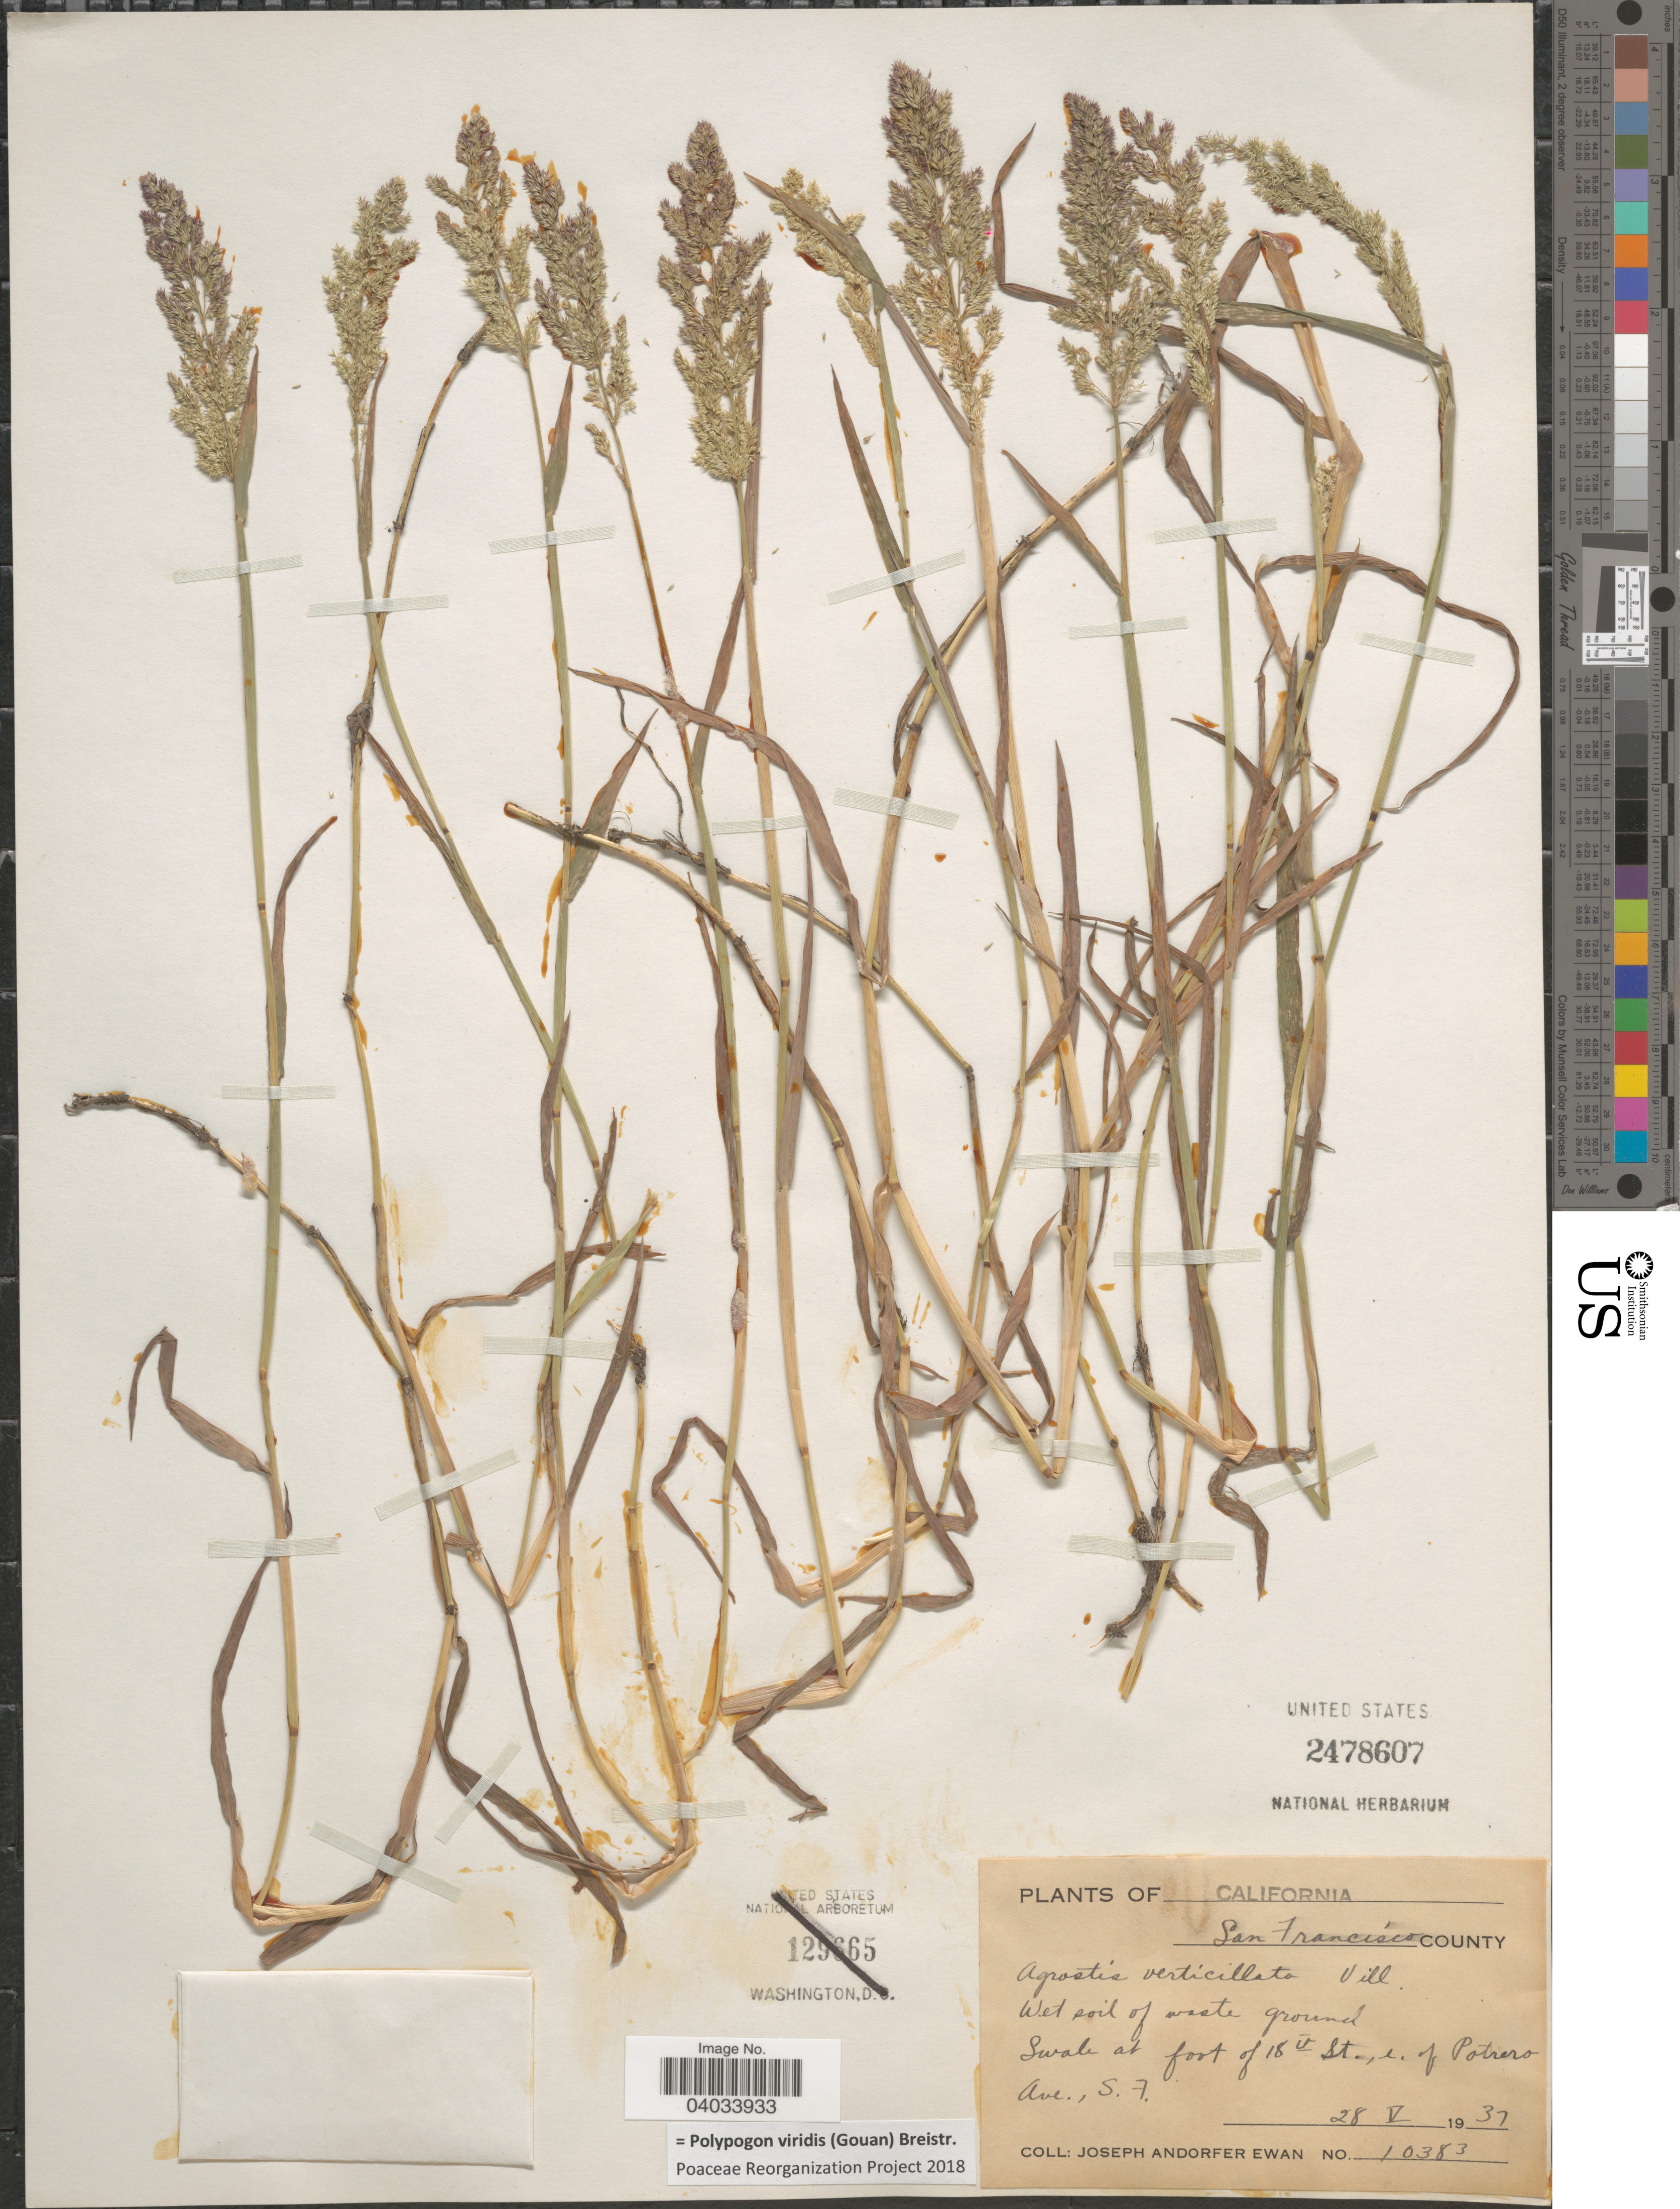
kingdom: Plantae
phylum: Tracheophyta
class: Liliopsida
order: Poales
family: Poaceae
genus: Polypogon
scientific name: Polypogon viridis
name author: (Gouan) Breistroffer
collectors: J. A. Ewan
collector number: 10383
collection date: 1937-05-28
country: United States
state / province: California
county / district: San Francisco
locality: San Francisco County. Swale at foot of 18th St., e. of Potrero Ave., S.F.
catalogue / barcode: US 2478607